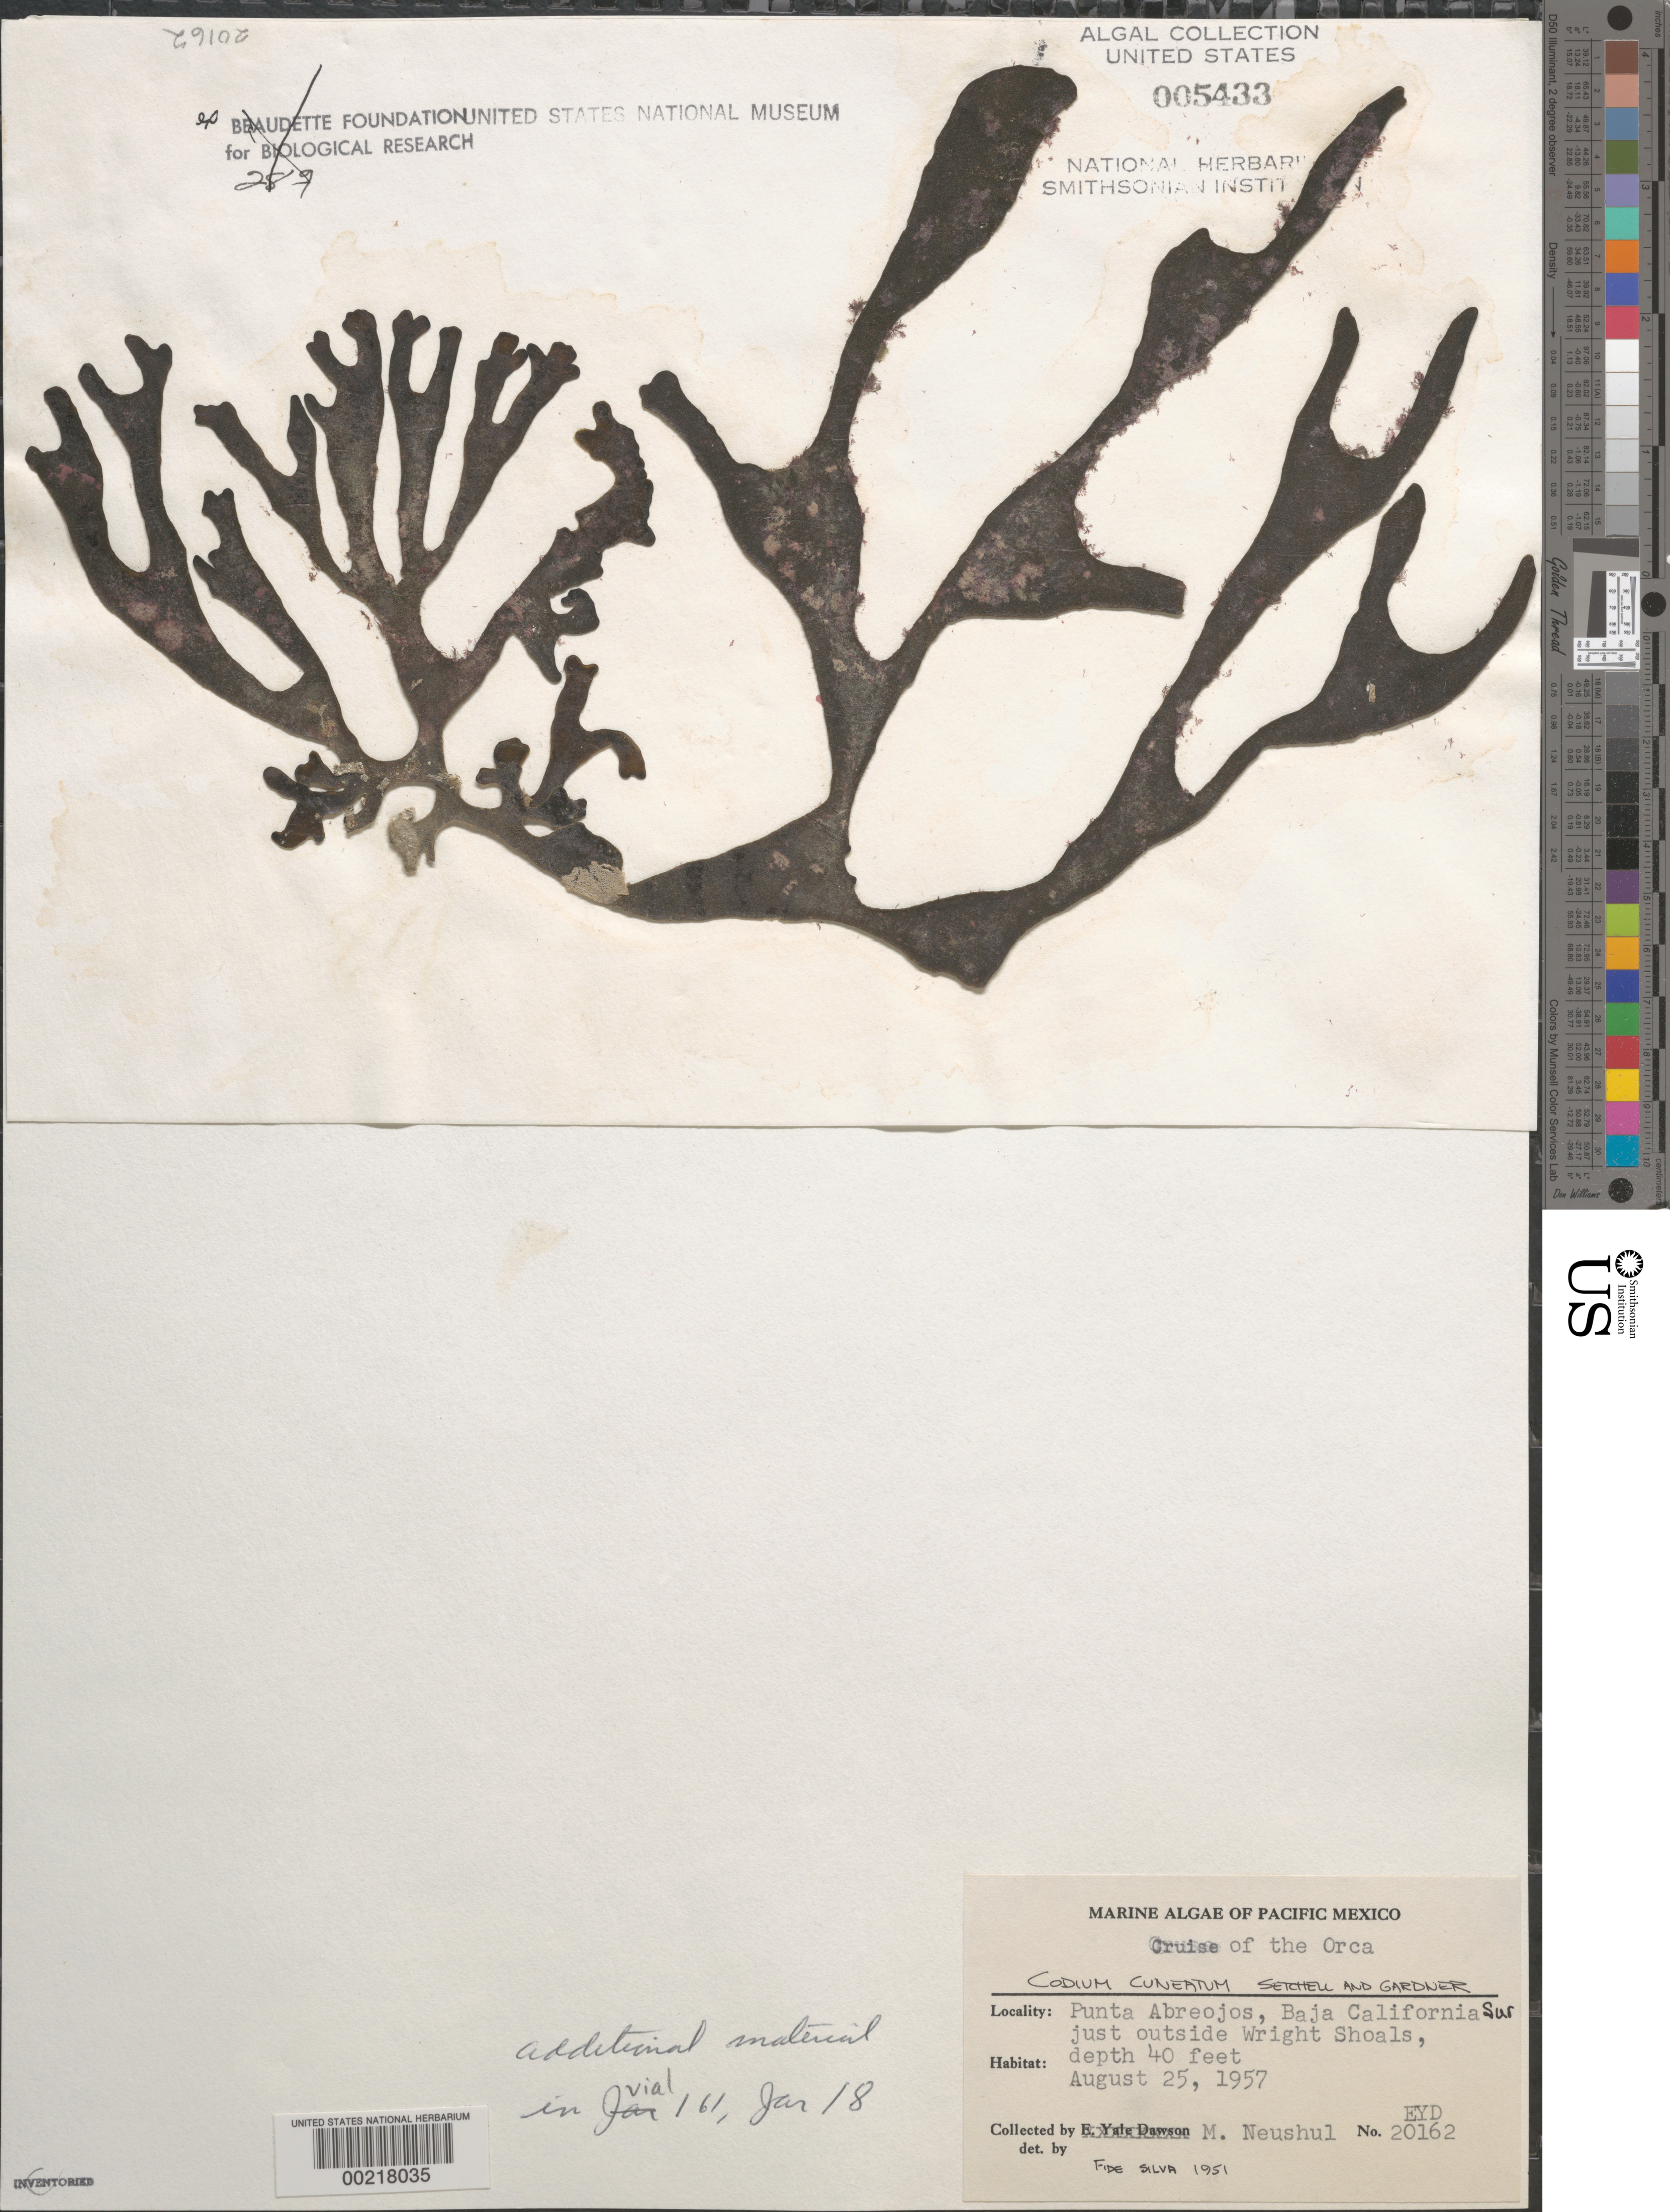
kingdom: Plantae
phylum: Chlorophyta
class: Ulvophyceae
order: Bryopsidales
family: Codiaceae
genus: Codium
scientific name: Codium cuneatum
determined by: Silva, P. C.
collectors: M. Neushul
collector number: EYD 20162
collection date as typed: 25 Aug 1957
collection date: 1957-08-25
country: Mexico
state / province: Baja California Sur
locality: Punta Abreojos just outside Wright Shoals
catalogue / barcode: US 5433